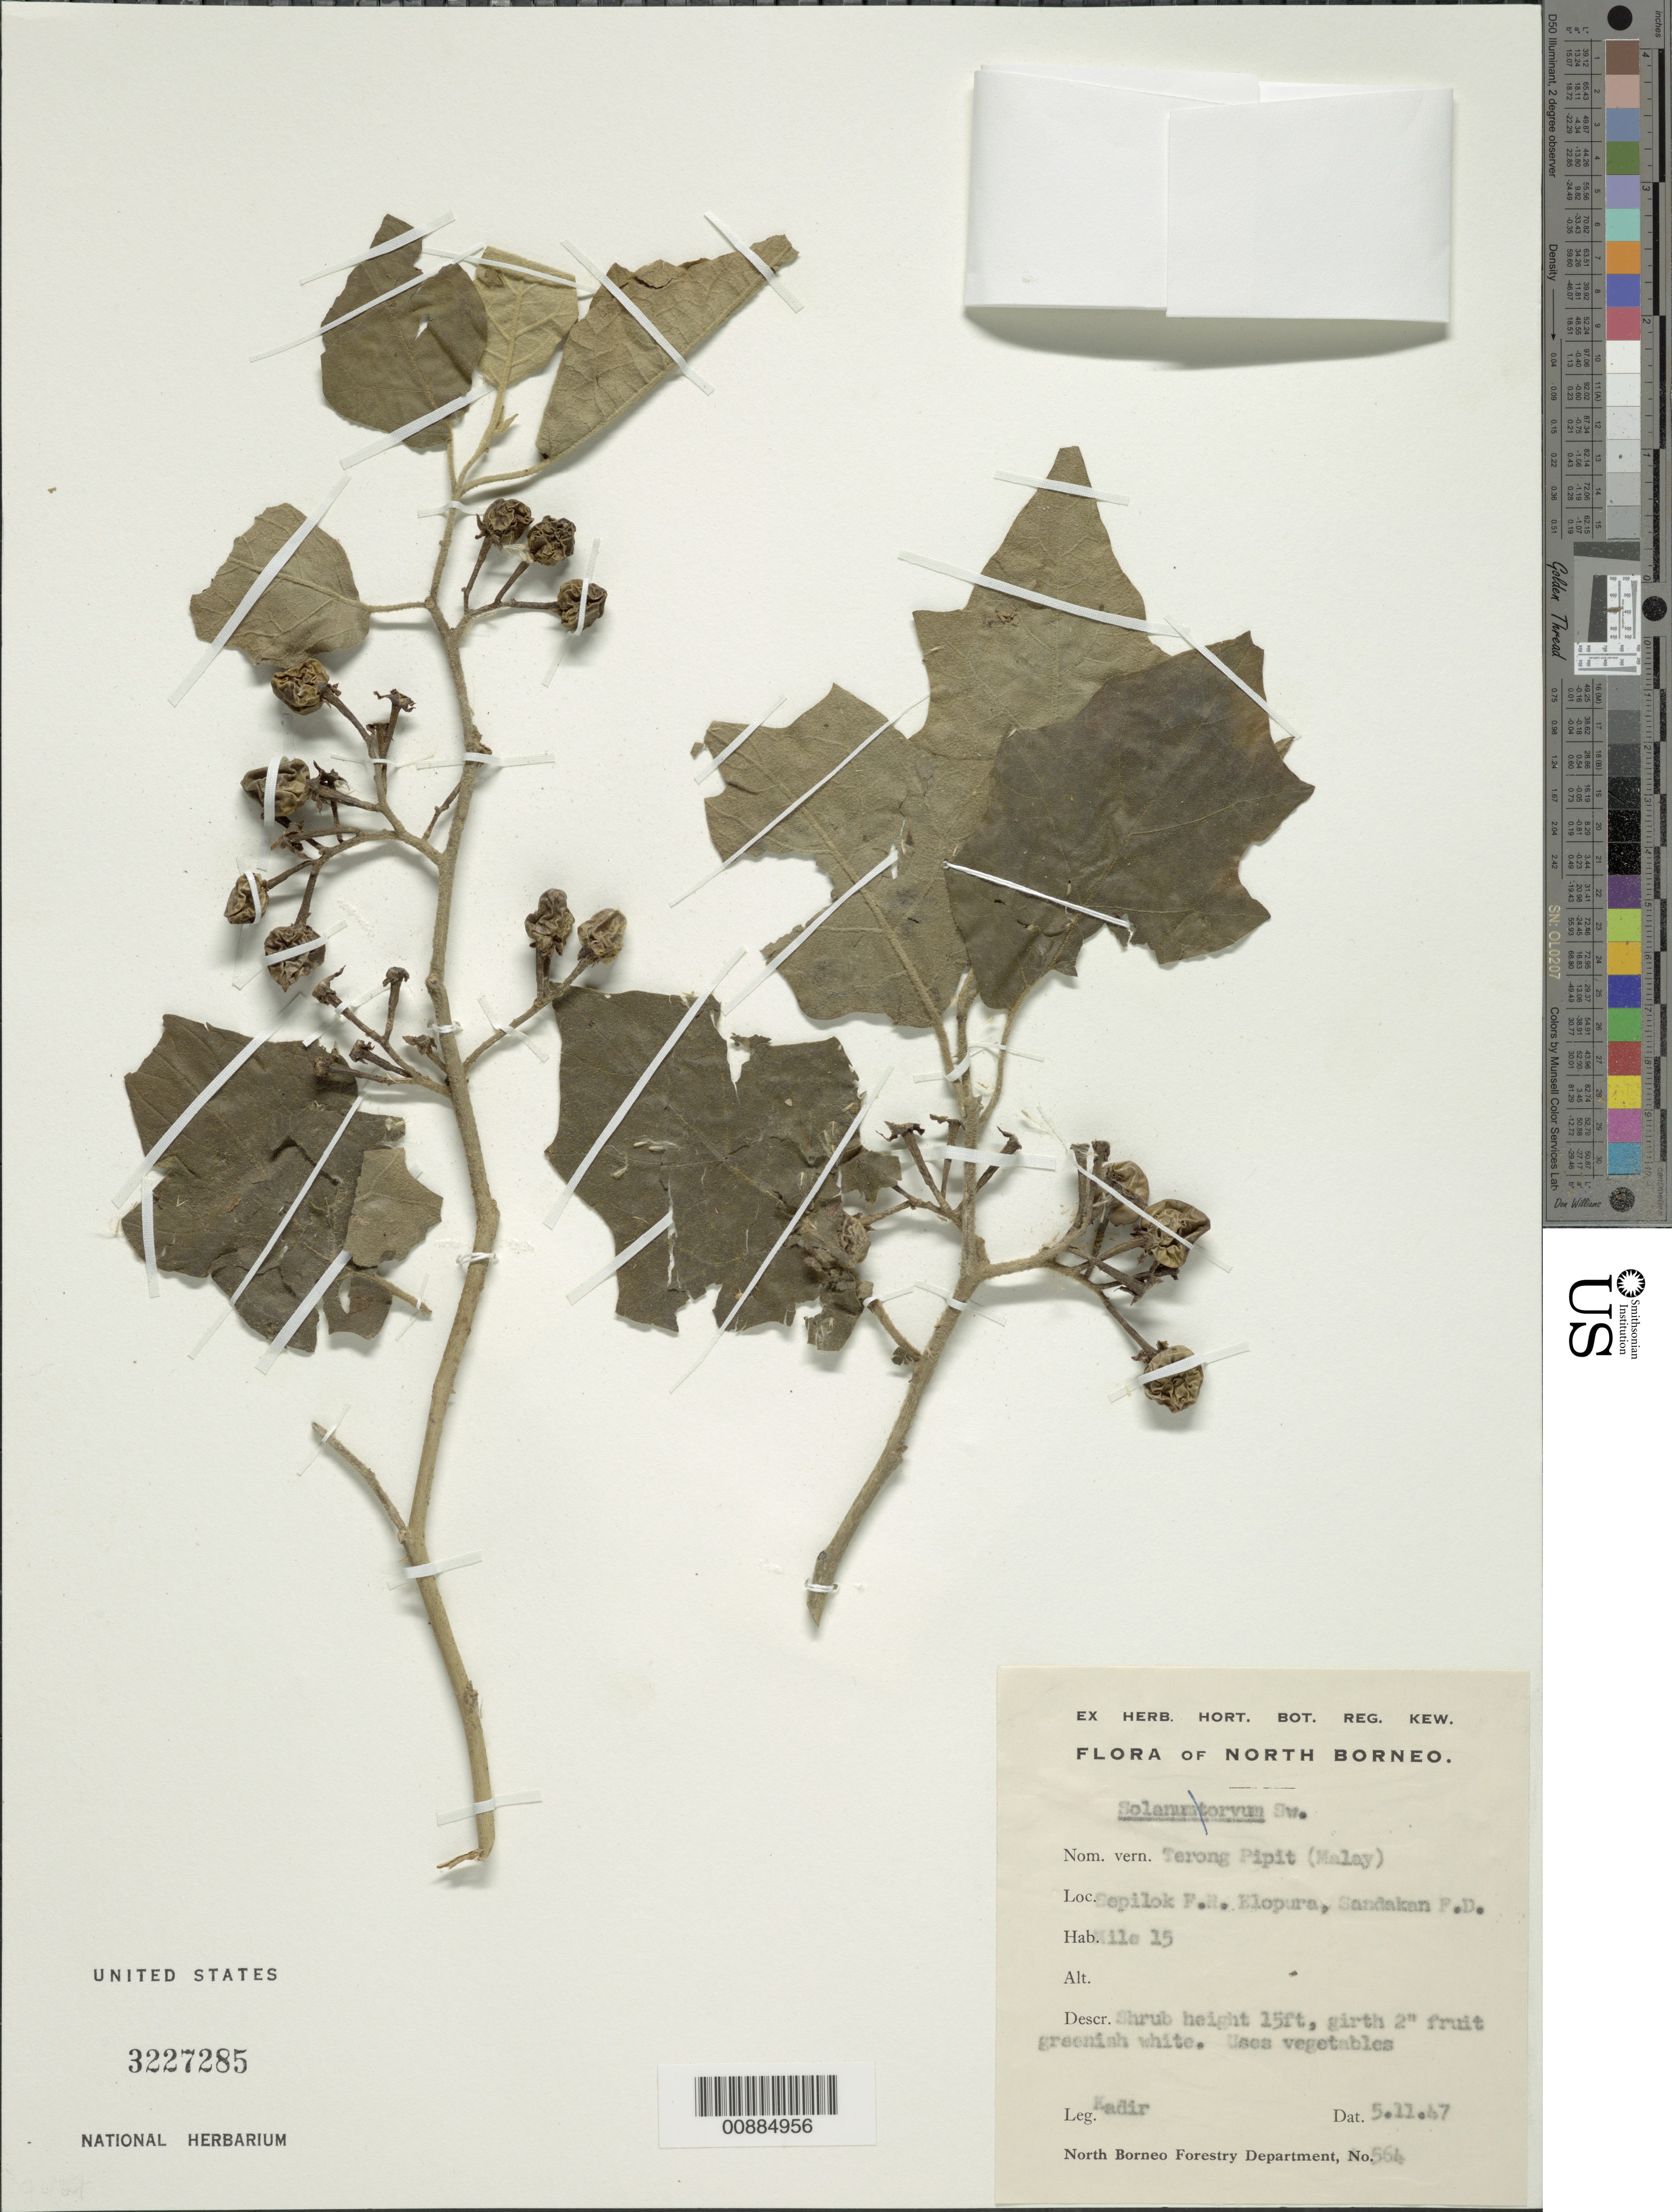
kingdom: Plantae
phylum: Tracheophyta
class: Magnoliopsida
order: Solanales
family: Solanaceae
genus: Solanum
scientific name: Solanum torvum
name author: Sw.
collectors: Kadir Bin Abdul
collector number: A 564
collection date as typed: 11 May 1947 or 05 Nov 1947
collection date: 1947-05-11 or 1947-11-05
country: Malaysia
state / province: Sabah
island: Borneo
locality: Sandakan F.D. elopura, Sepilok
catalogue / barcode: US 3227285